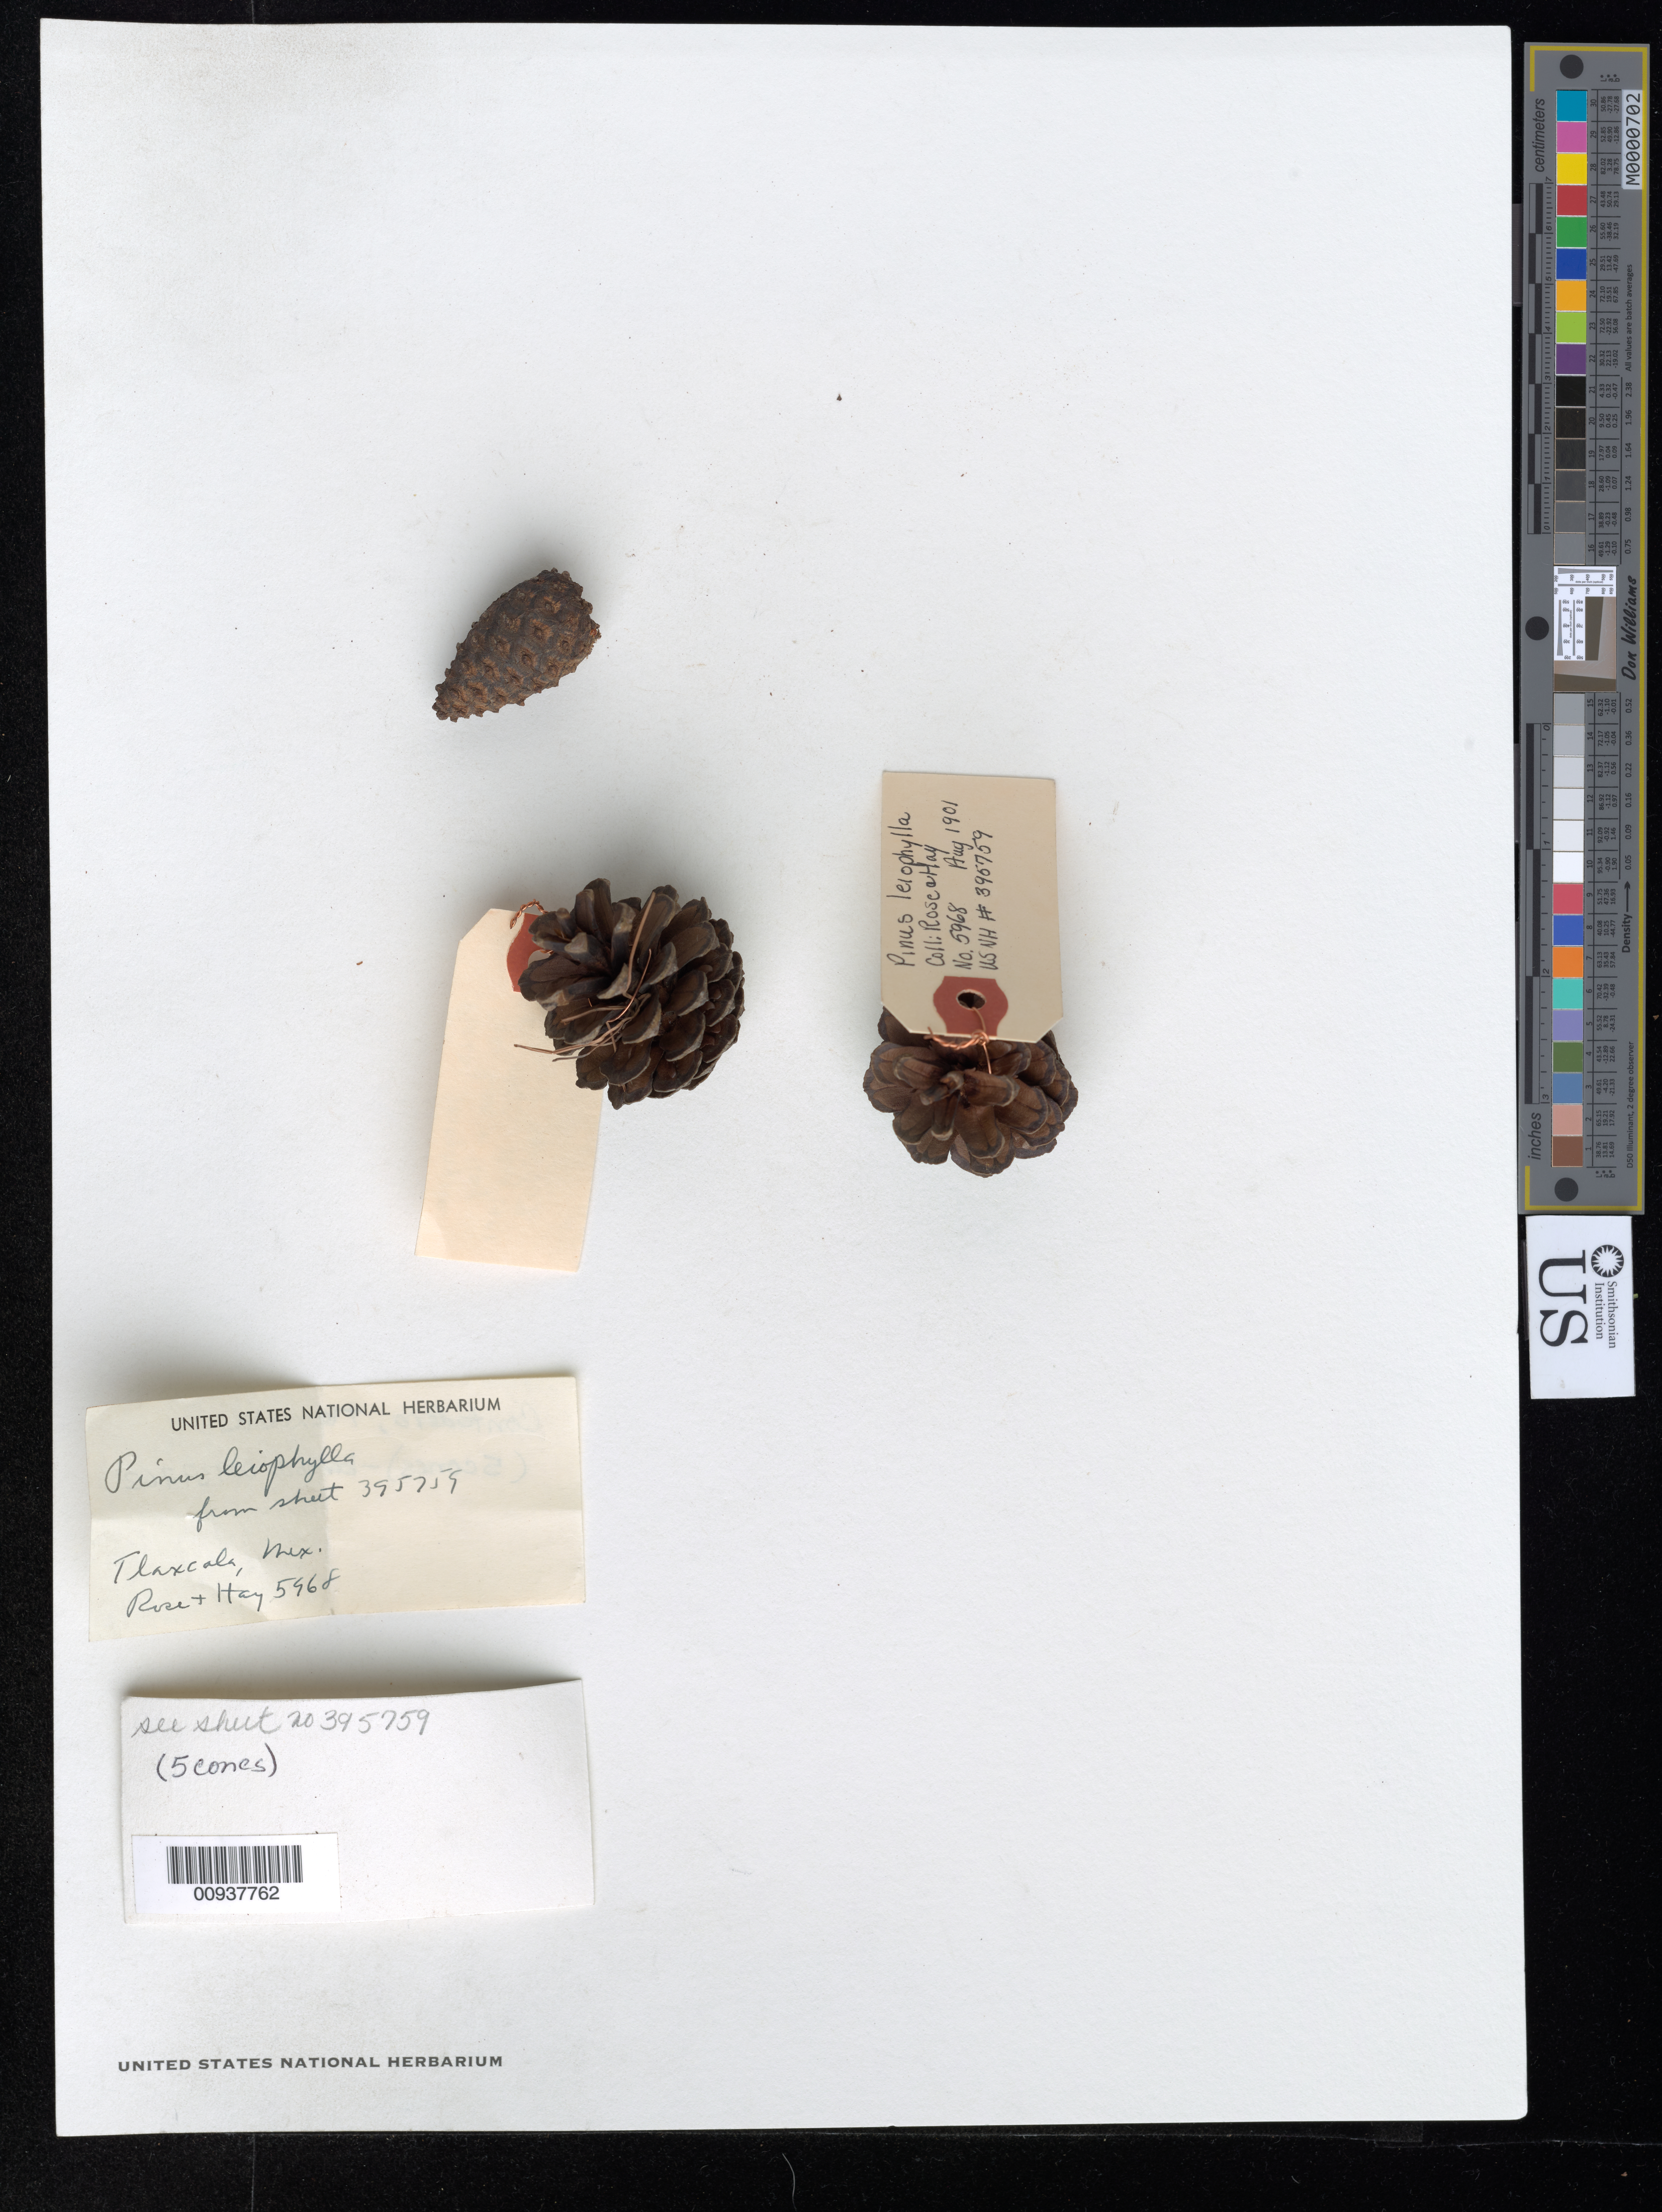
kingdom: Plantae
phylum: Tracheophyta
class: Pinopsida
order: Pinales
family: Pinaceae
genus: Pinus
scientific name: Pinus leiophylla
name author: Schiede ex Schltdl. & Cham.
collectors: J. N. Rose & R. Hay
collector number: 5968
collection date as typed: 03 Aug 1901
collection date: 1901-08-03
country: Mexico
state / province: Tlaxcala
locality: Contadero.